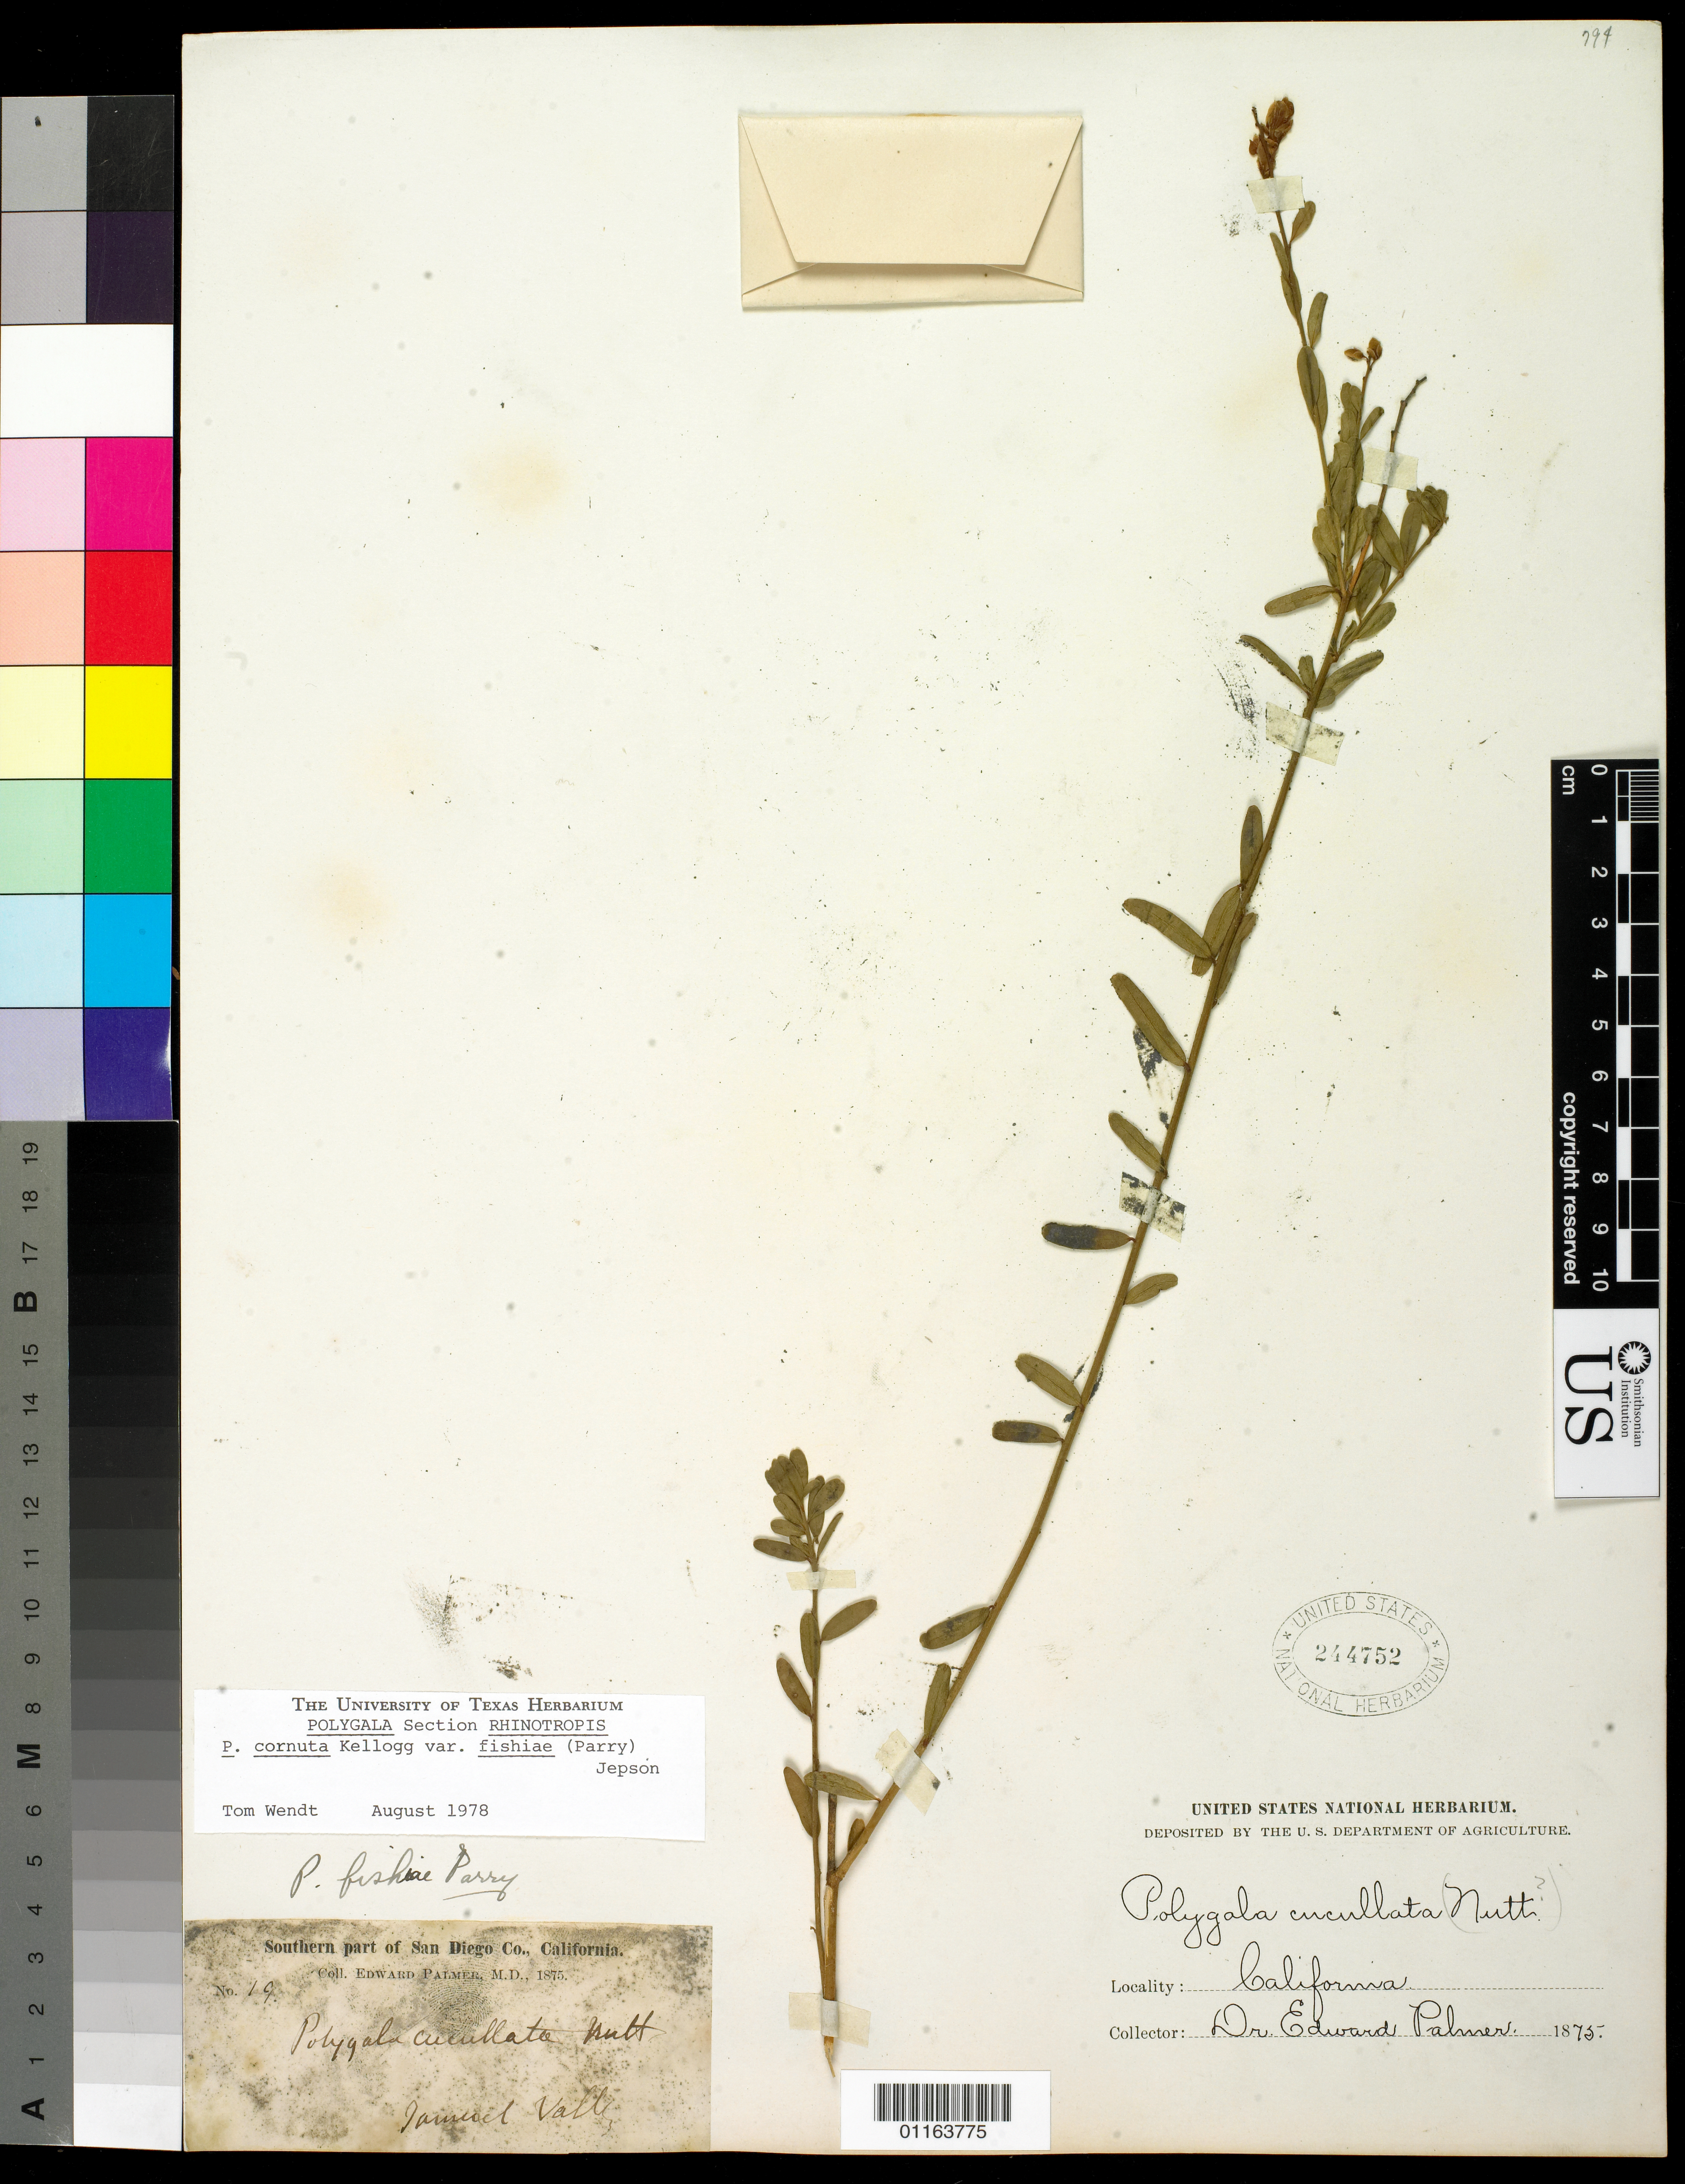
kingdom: Plantae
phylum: Tracheophyta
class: Magnoliopsida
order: Fabales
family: Polygalaceae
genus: Rhinotropis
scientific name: Rhinotropis cornuta var. fishiae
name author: (Parry) J.R. Abbott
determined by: Strong, Mark T., (BOT), Smithsonian Institution - National Museum of Natural History (UNITED STATES)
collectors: E. Palmer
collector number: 19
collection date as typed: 1875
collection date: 1875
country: United States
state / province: California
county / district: San Diego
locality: Jamul Valley, Southern part of San Diego County, California.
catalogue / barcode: US 244752